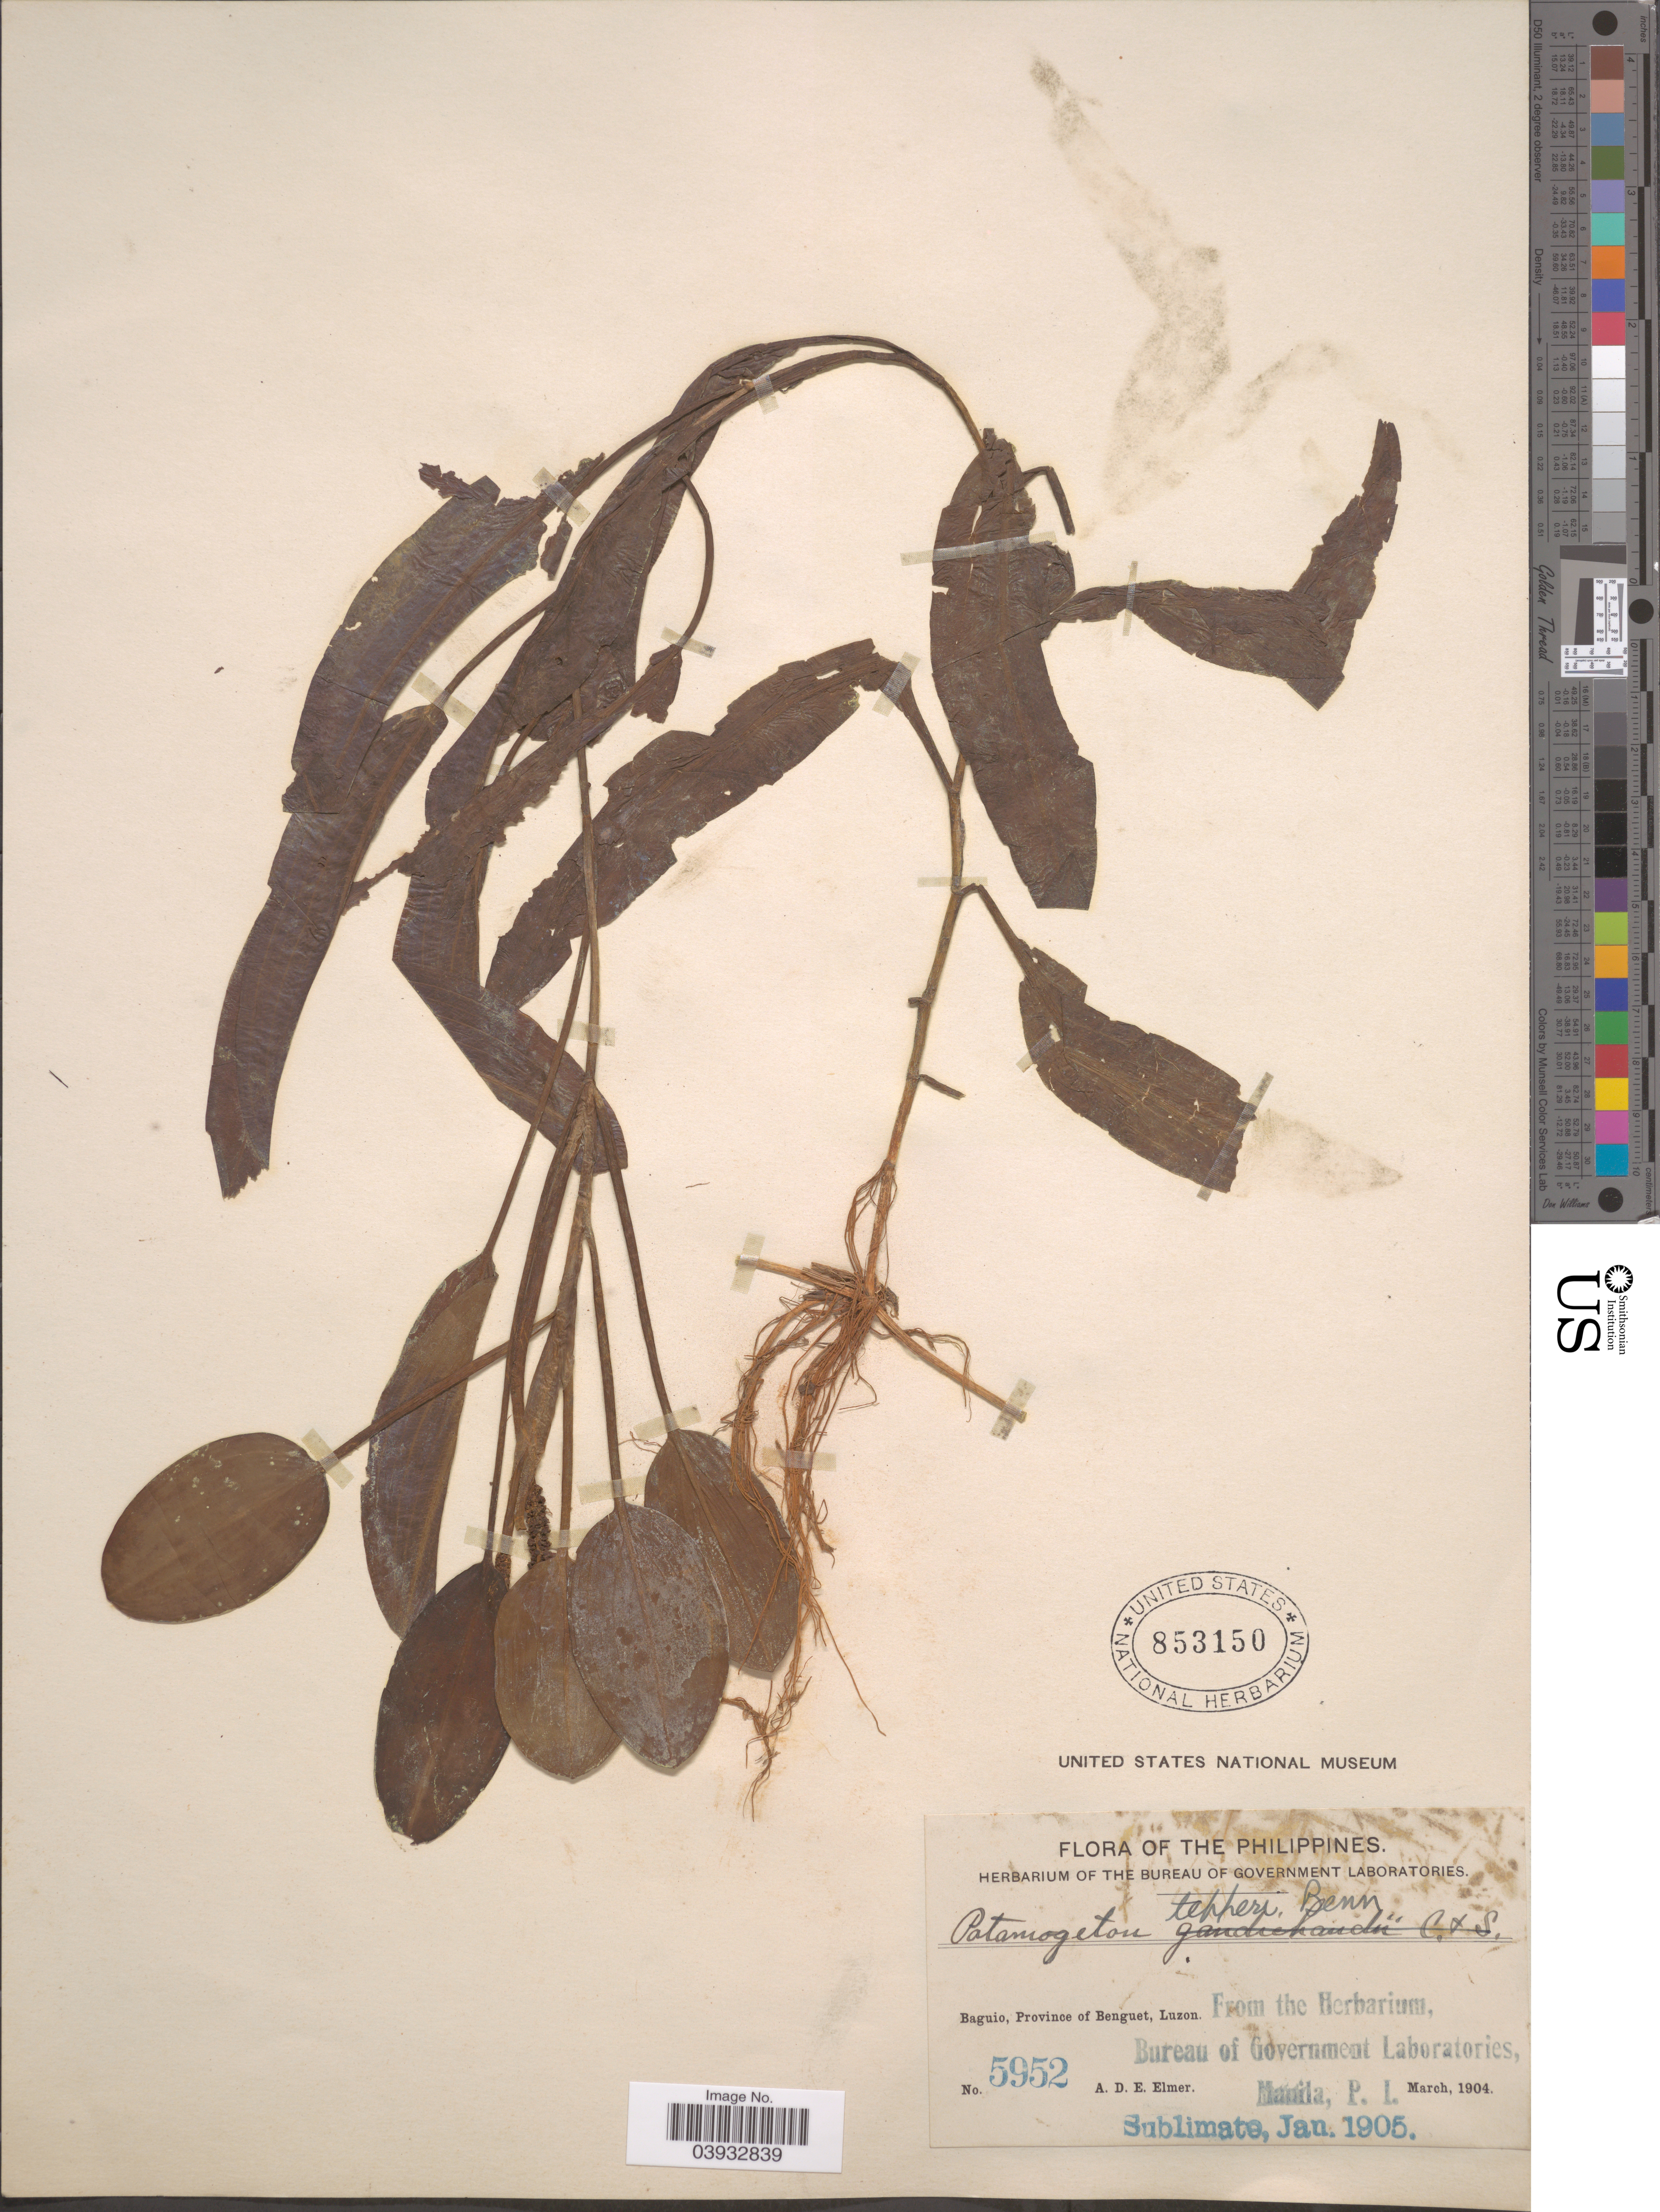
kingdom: Plantae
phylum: Tracheophyta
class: Liliopsida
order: Alismatales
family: Potamogetonaceae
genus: Potamogeton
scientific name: Potamogeton tepperi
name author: A. Benn.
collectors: A. D. E. Elmer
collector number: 5952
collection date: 1904-03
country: Philippines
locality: Baguio, Province of Benguet, Luzon.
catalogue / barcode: US 853150